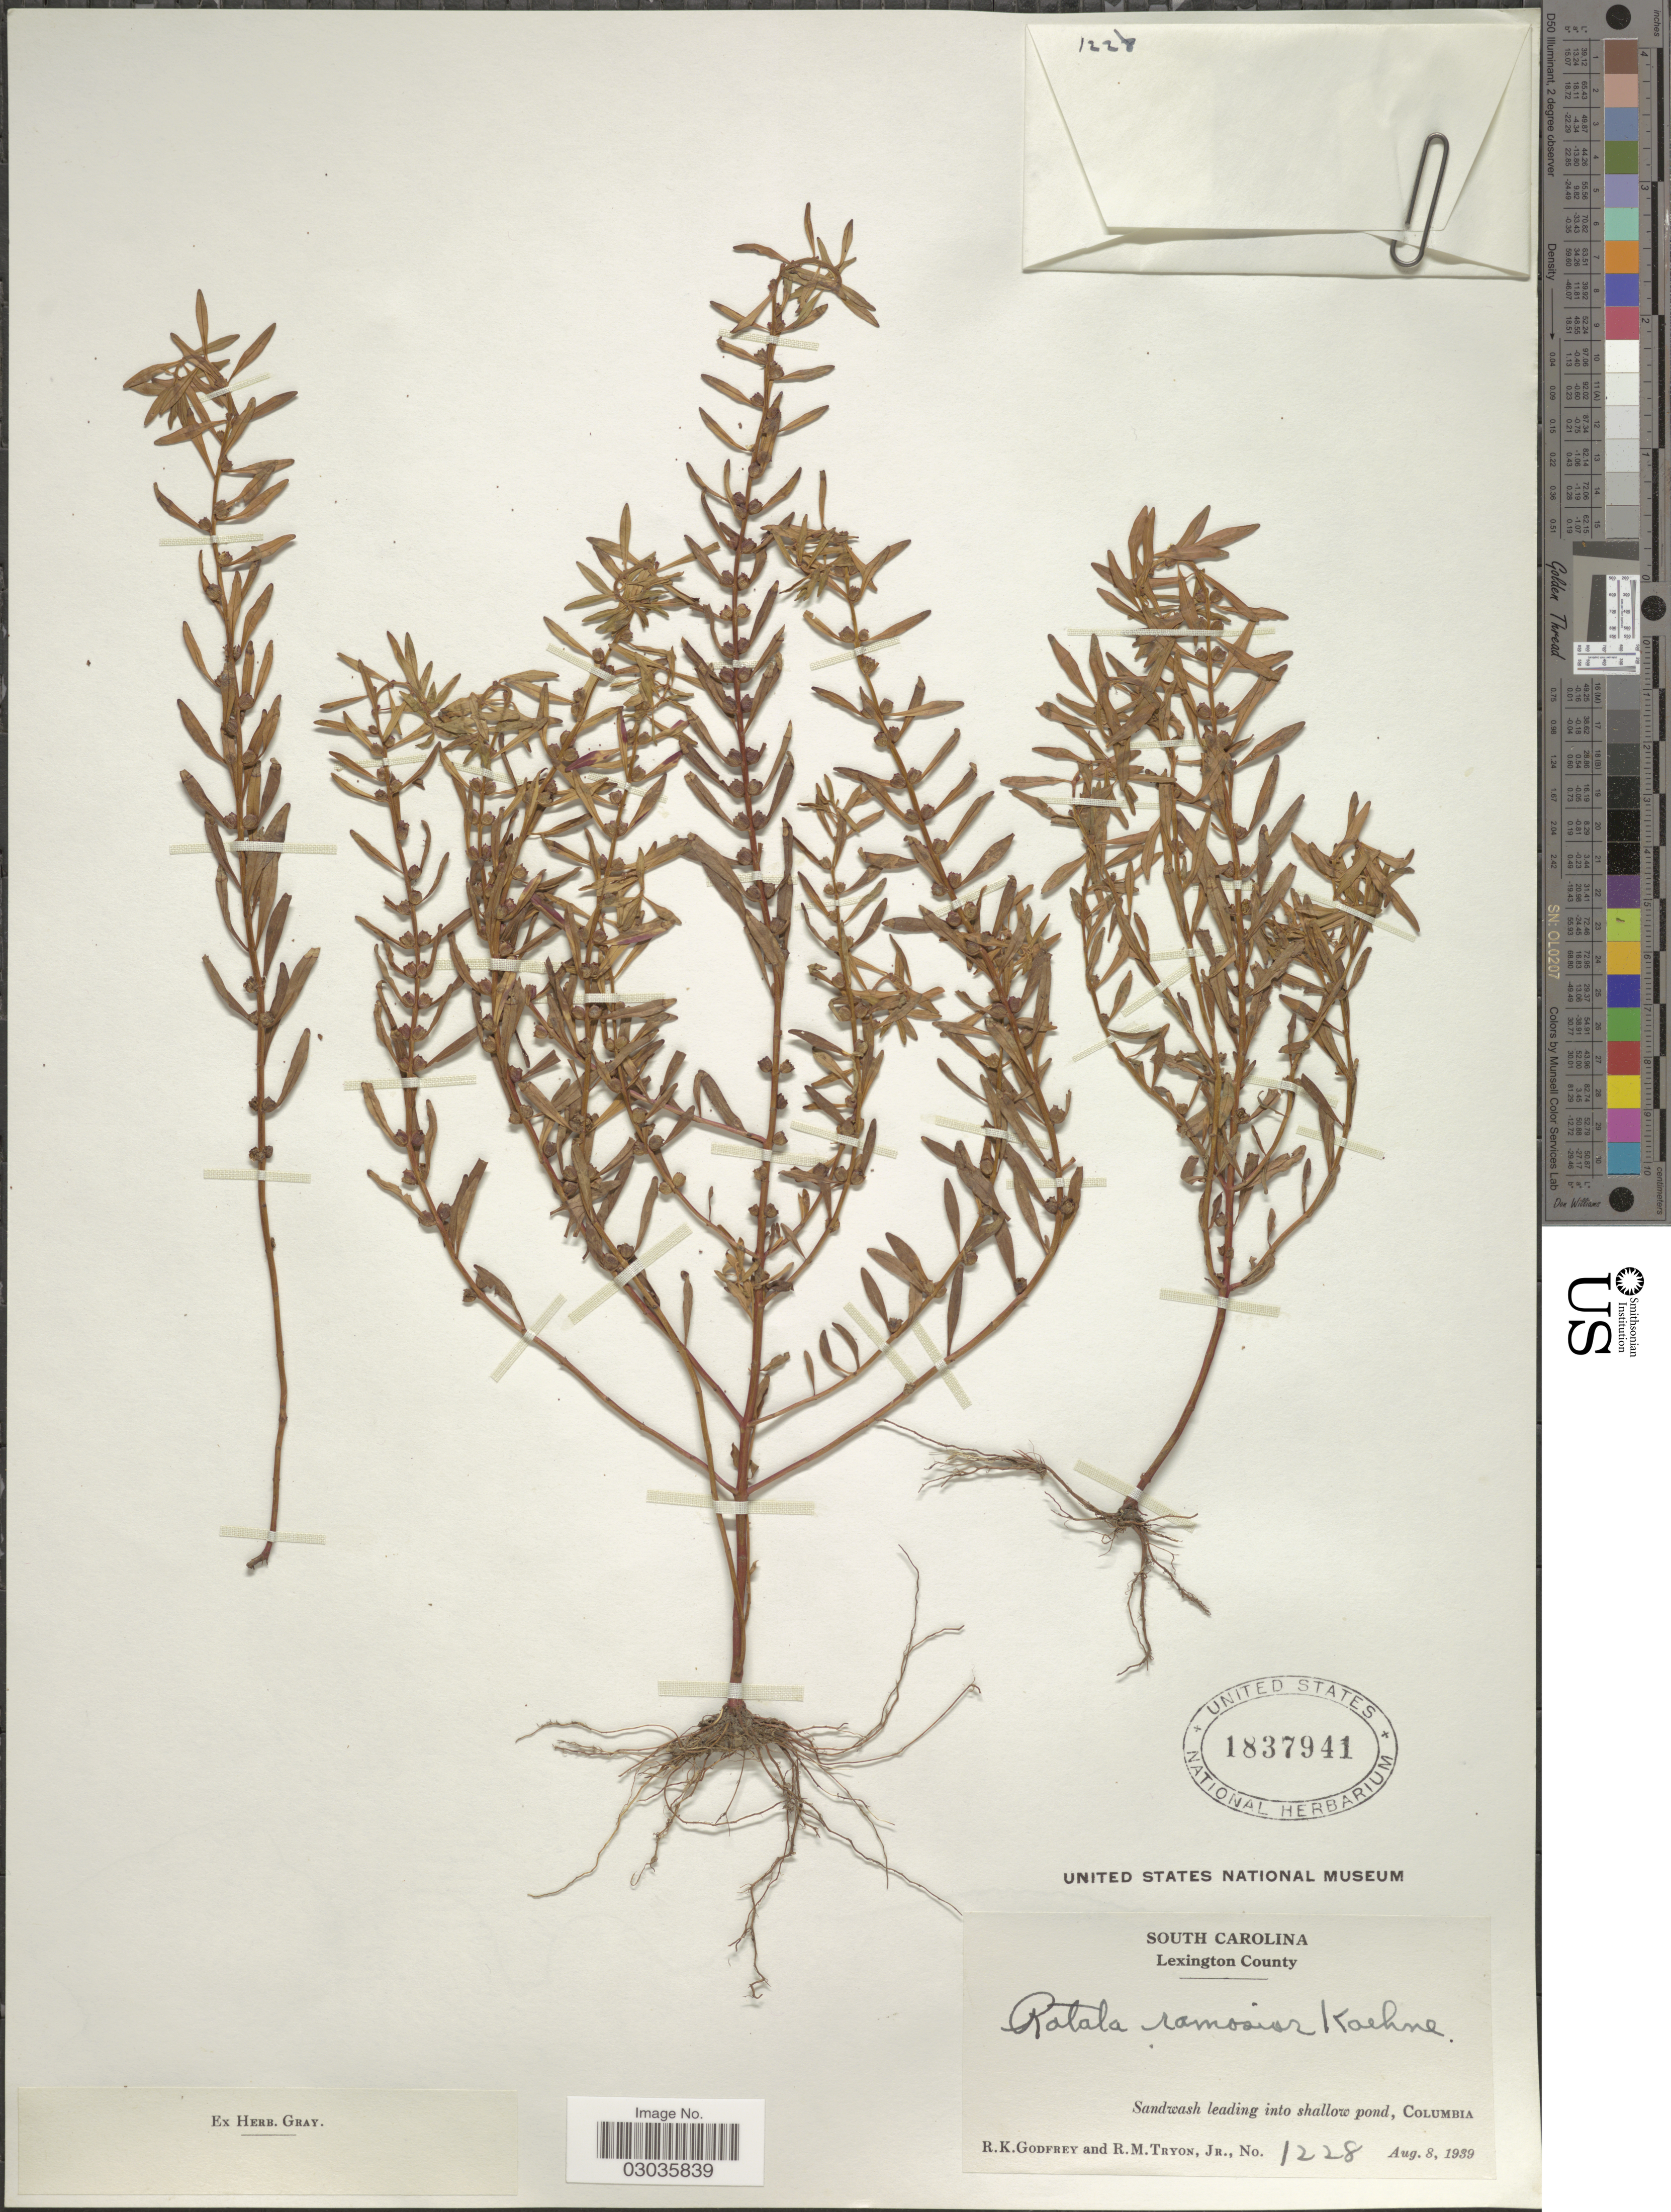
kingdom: Plantae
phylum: Tracheophyta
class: Magnoliopsida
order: Myrtales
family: Lythraceae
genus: Rotala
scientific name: Rotala ramosior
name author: (L.) Koehne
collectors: R. K. Godfrey & R. Tryon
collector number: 1228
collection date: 1939-08-08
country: United States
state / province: South Carolina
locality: Lexington County. Sandwash leading into shallow pond, Columbia.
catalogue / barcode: US 1837941